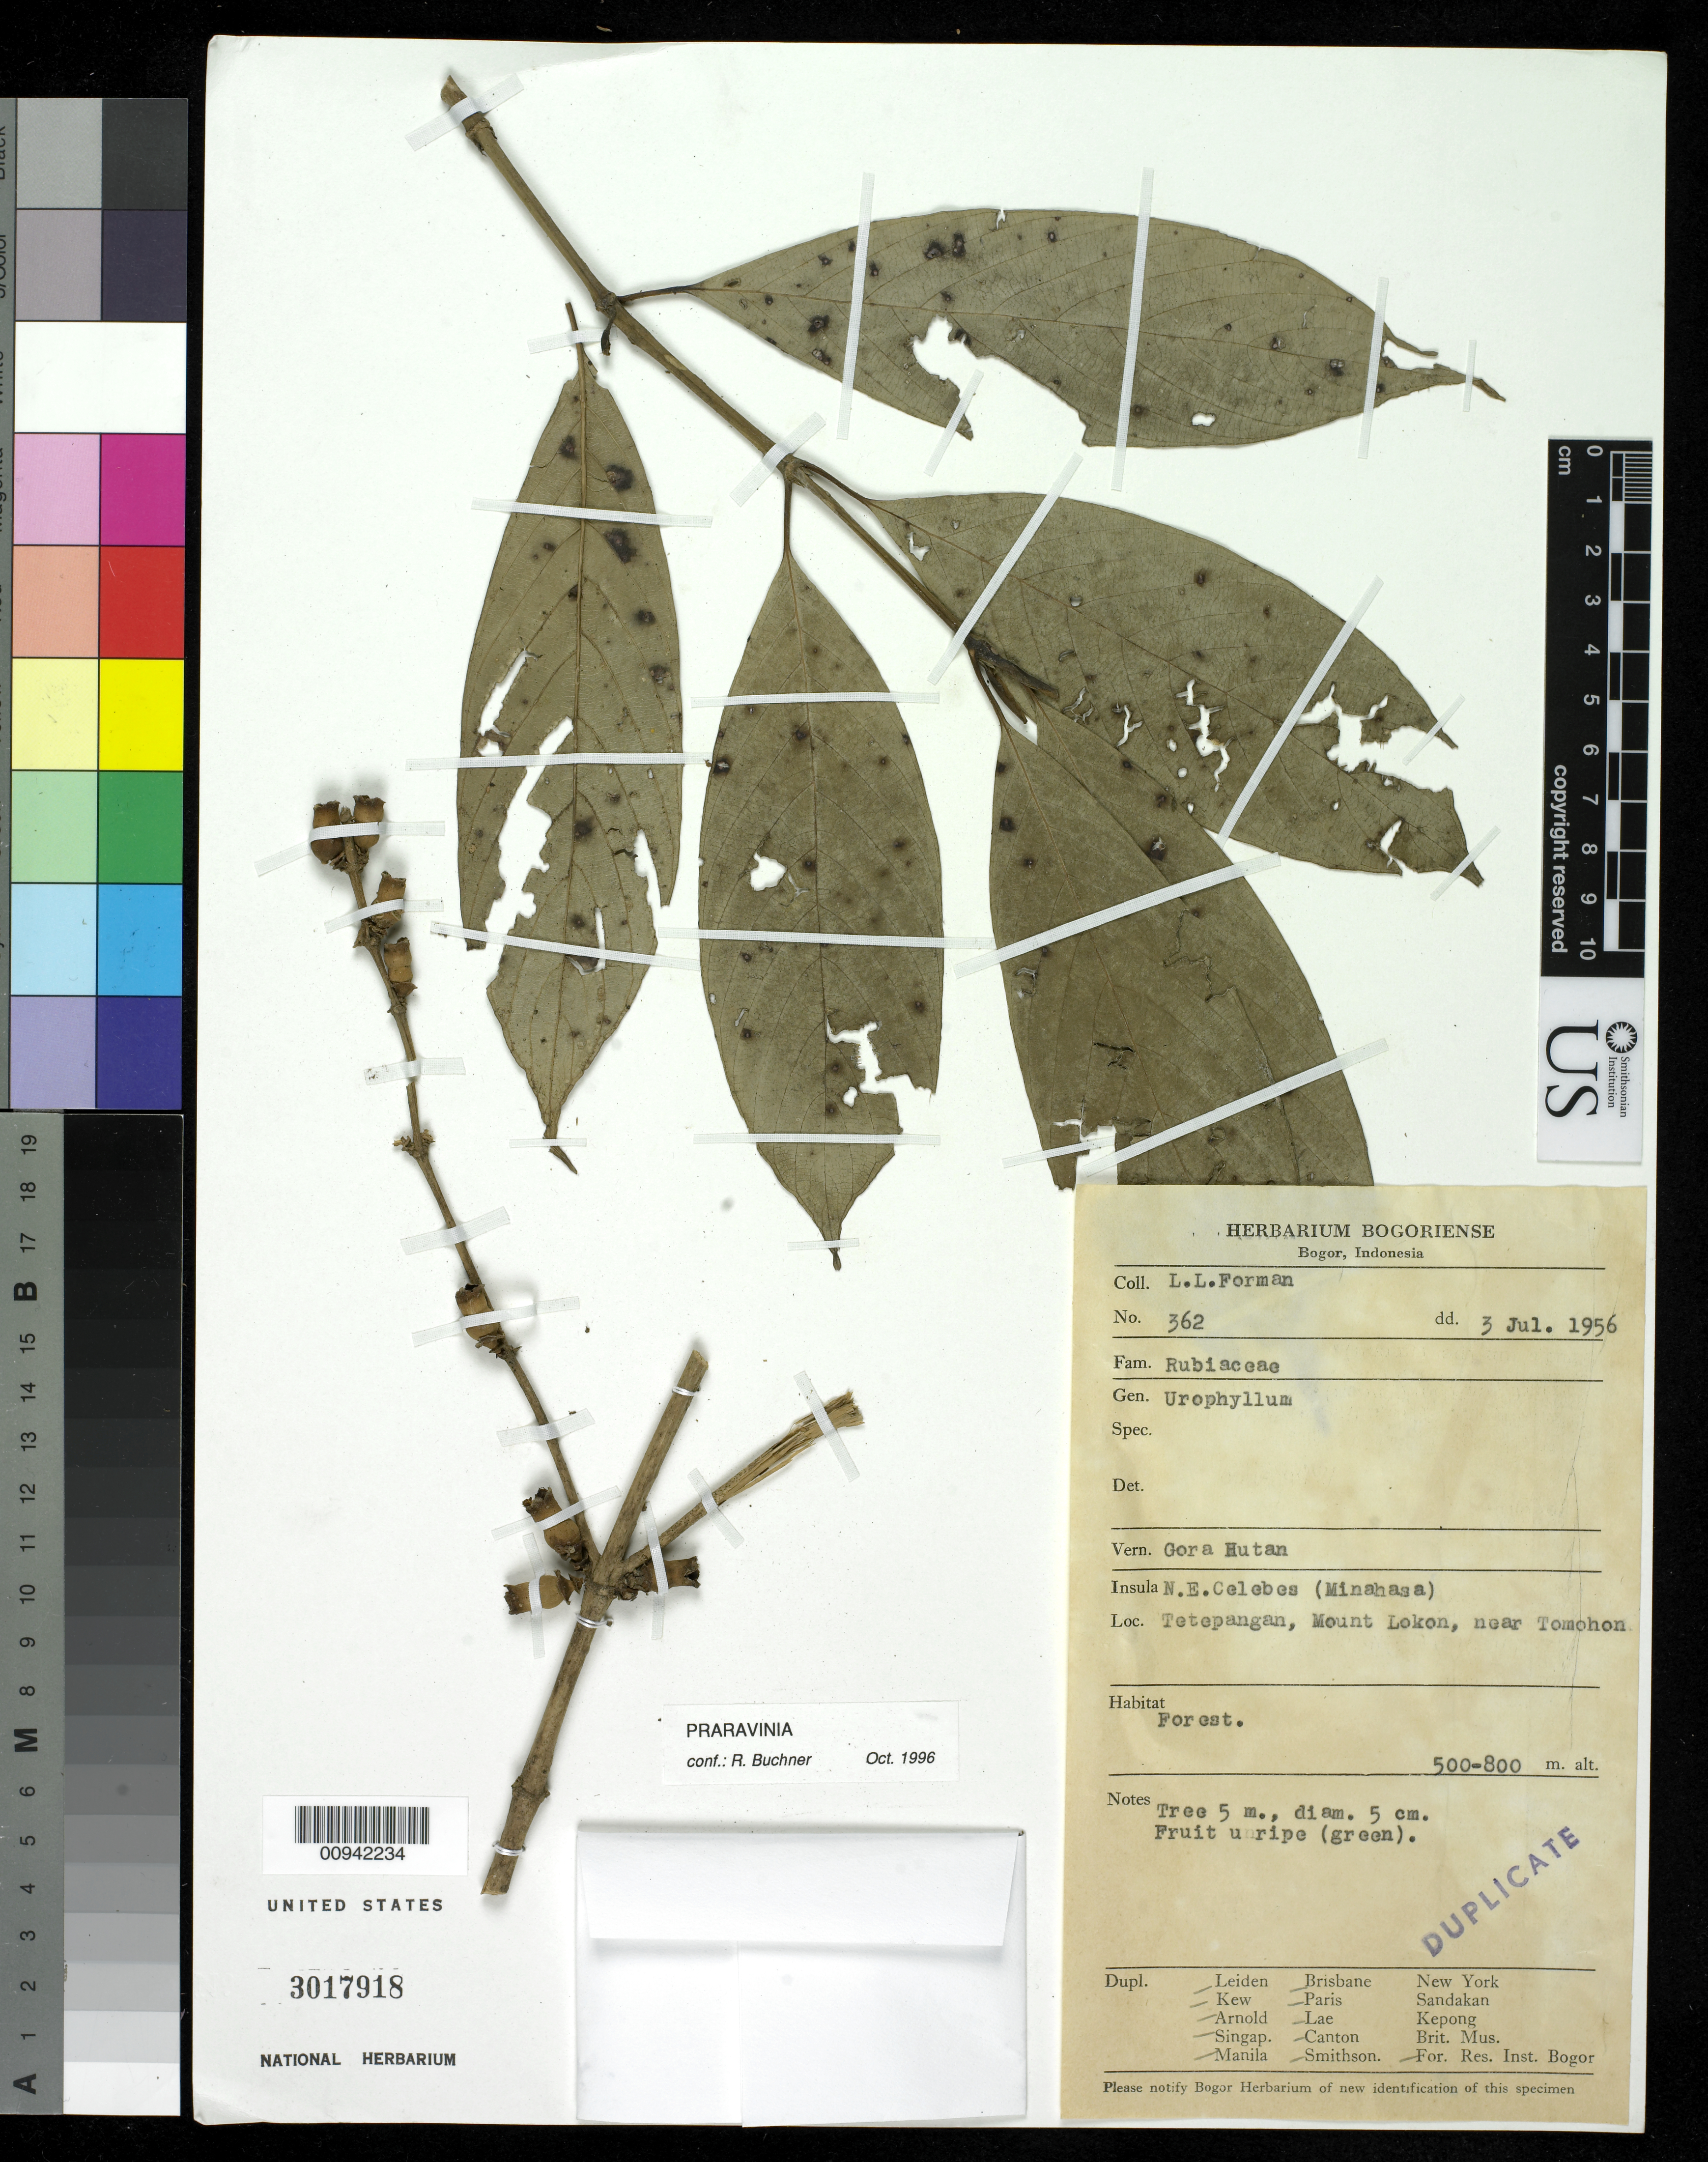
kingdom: Plantae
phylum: Tracheophyta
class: Magnoliopsida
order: Gentianales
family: Rubiaceae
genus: Urophyllum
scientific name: Urophyllum sp.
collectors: L. Forman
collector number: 362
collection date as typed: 03 Jul 1956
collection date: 1956-07-03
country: Indonesia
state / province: Sulawesi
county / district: Sulawesi Utara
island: Sulawesi [Celebes]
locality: Tetepangan, Mount Lokon, near Tomohon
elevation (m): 500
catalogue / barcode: US 3017918